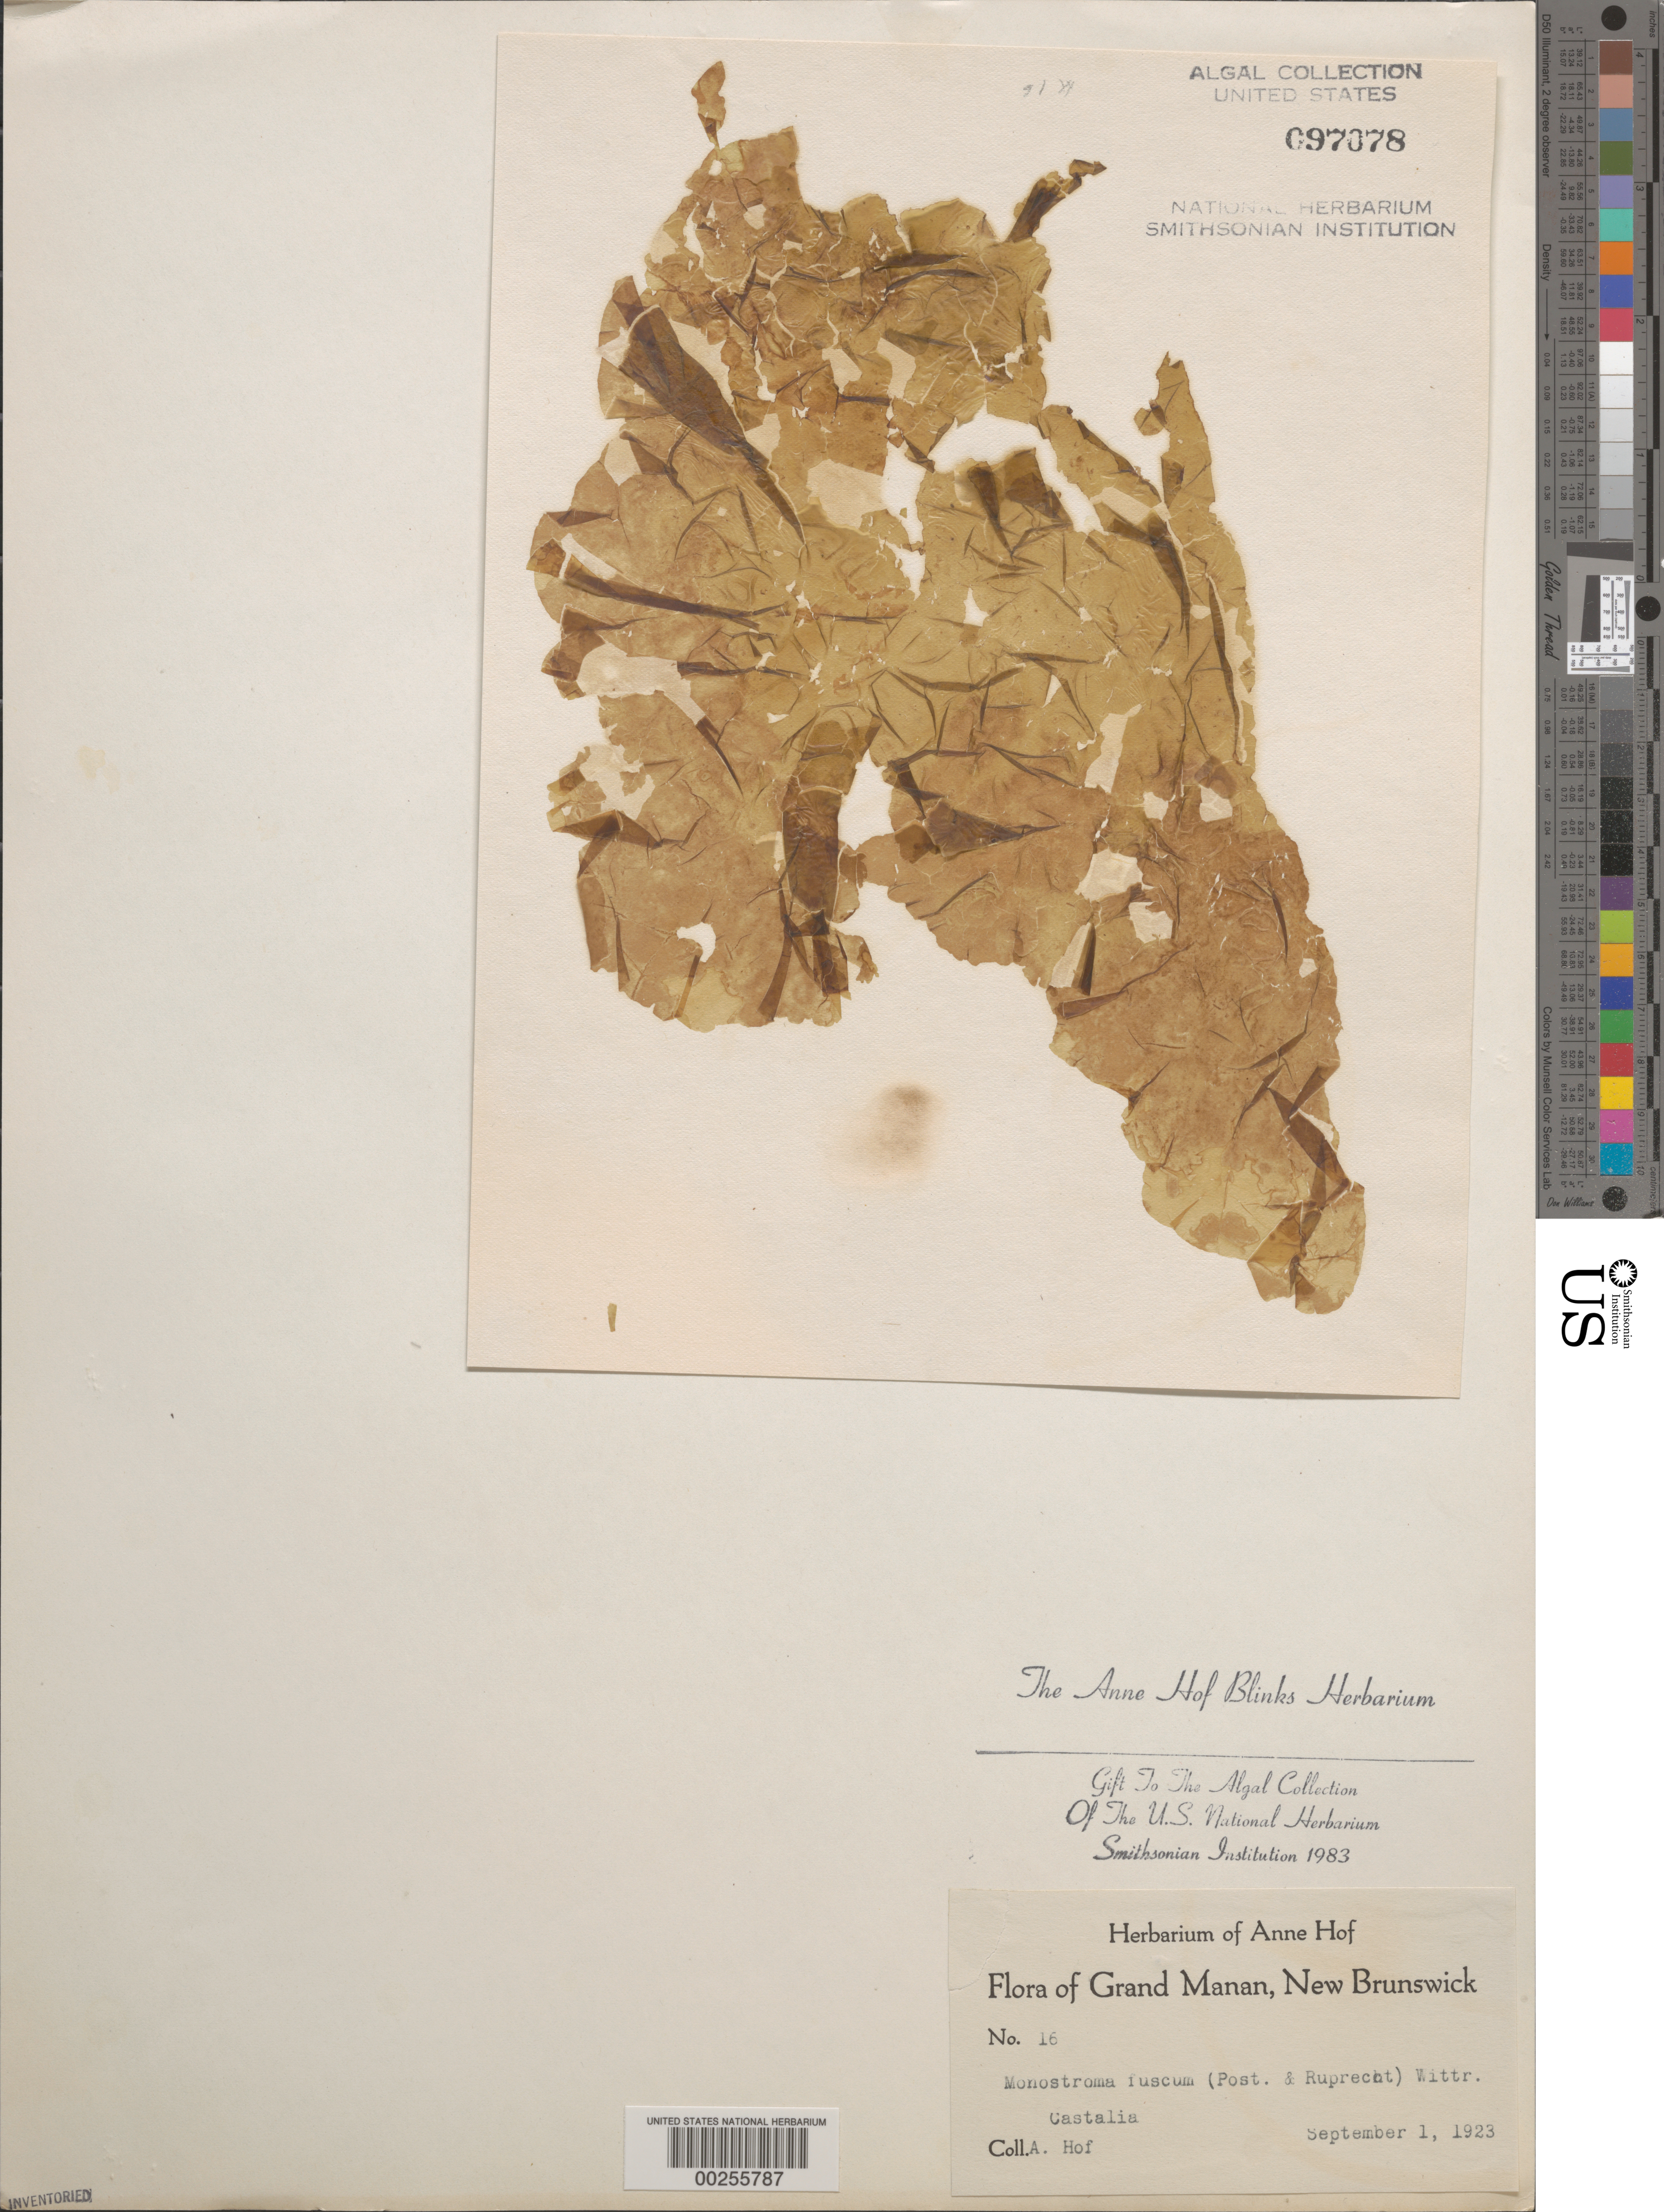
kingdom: Plantae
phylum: Chlorophyta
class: Ulvophyceae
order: Ulvales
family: Ulvaceae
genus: Ulvaria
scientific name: Ulvaria splendens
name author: (Rupr.) K.L.Vinogr.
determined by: Algae name updating Project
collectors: A. Blinks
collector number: AHB 16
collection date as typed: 01 Sep 1923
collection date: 1923-09-01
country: Canada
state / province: New Brunswick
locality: Grand manan, castalia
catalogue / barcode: US 97078